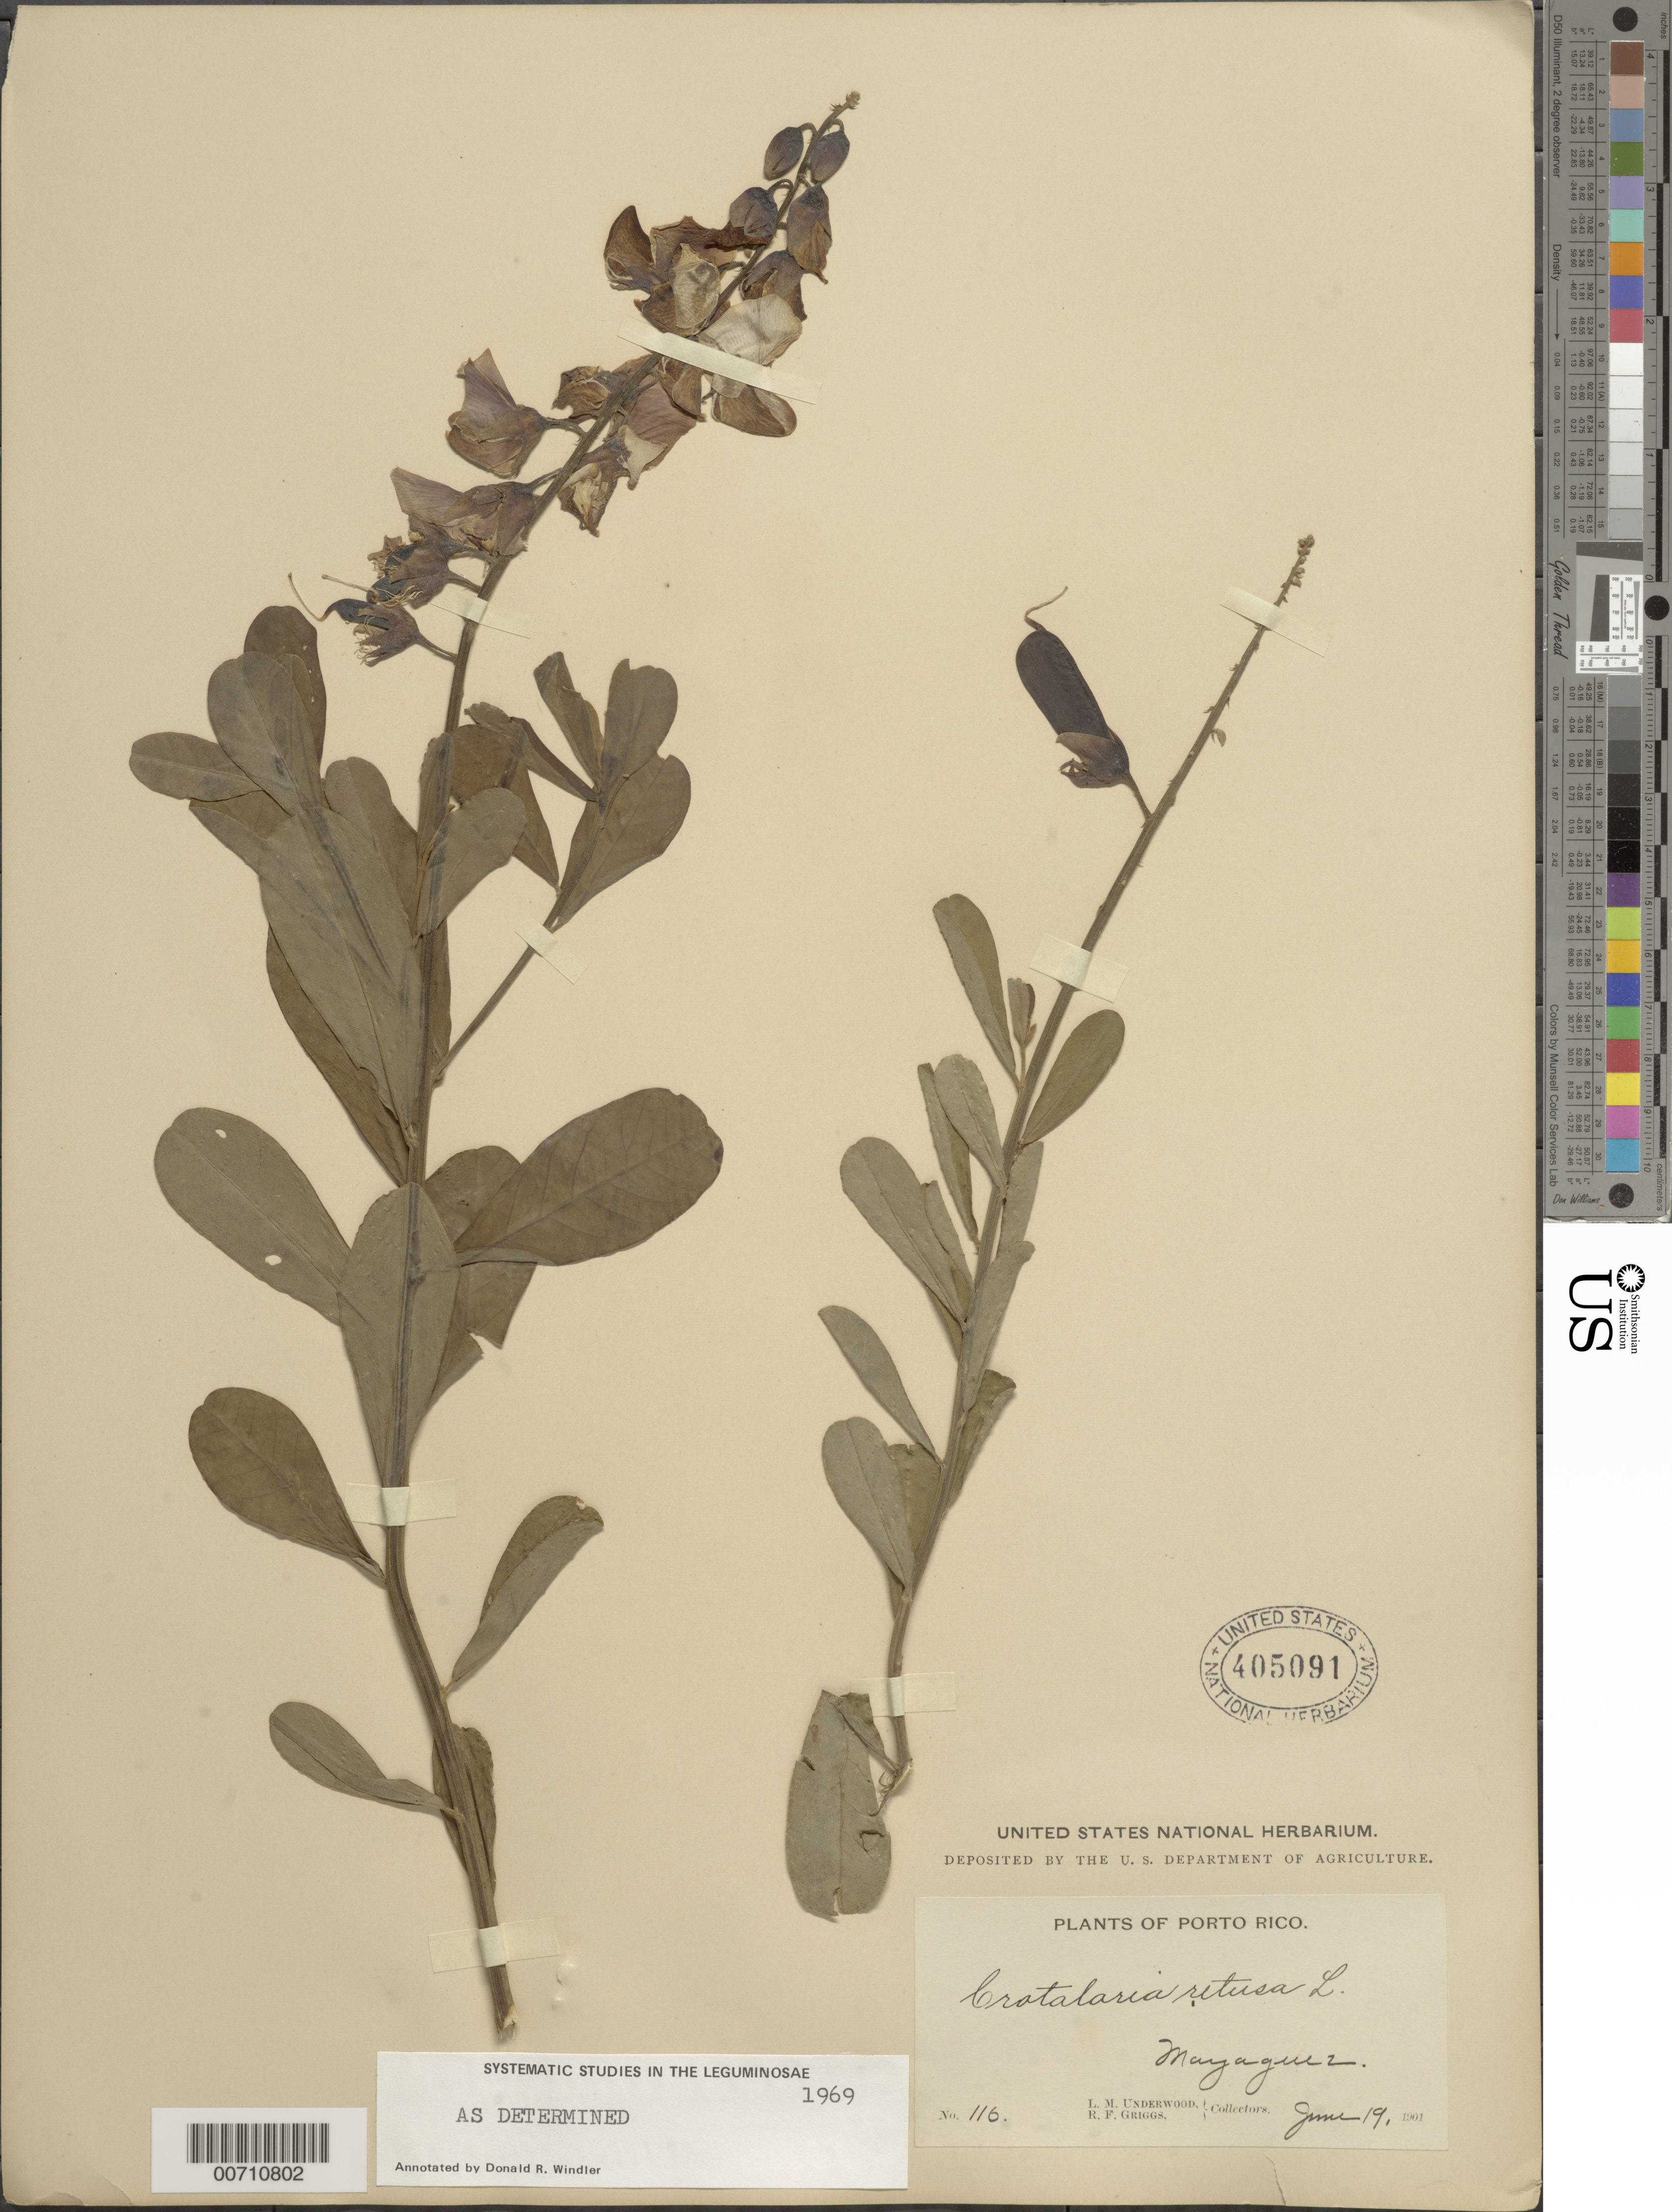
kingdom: Plantae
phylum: Tracheophyta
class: Magnoliopsida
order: Fabales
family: Fabaceae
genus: Crotalaria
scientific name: Crotalaria retusa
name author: L.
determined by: Windler, D. R.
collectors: L. M. Underwood & R. F. Griggs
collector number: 110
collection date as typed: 19 Jun 1901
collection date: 1901-06-19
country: Puerto Rico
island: Greater Antilles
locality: Mayaguez.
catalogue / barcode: US 405091